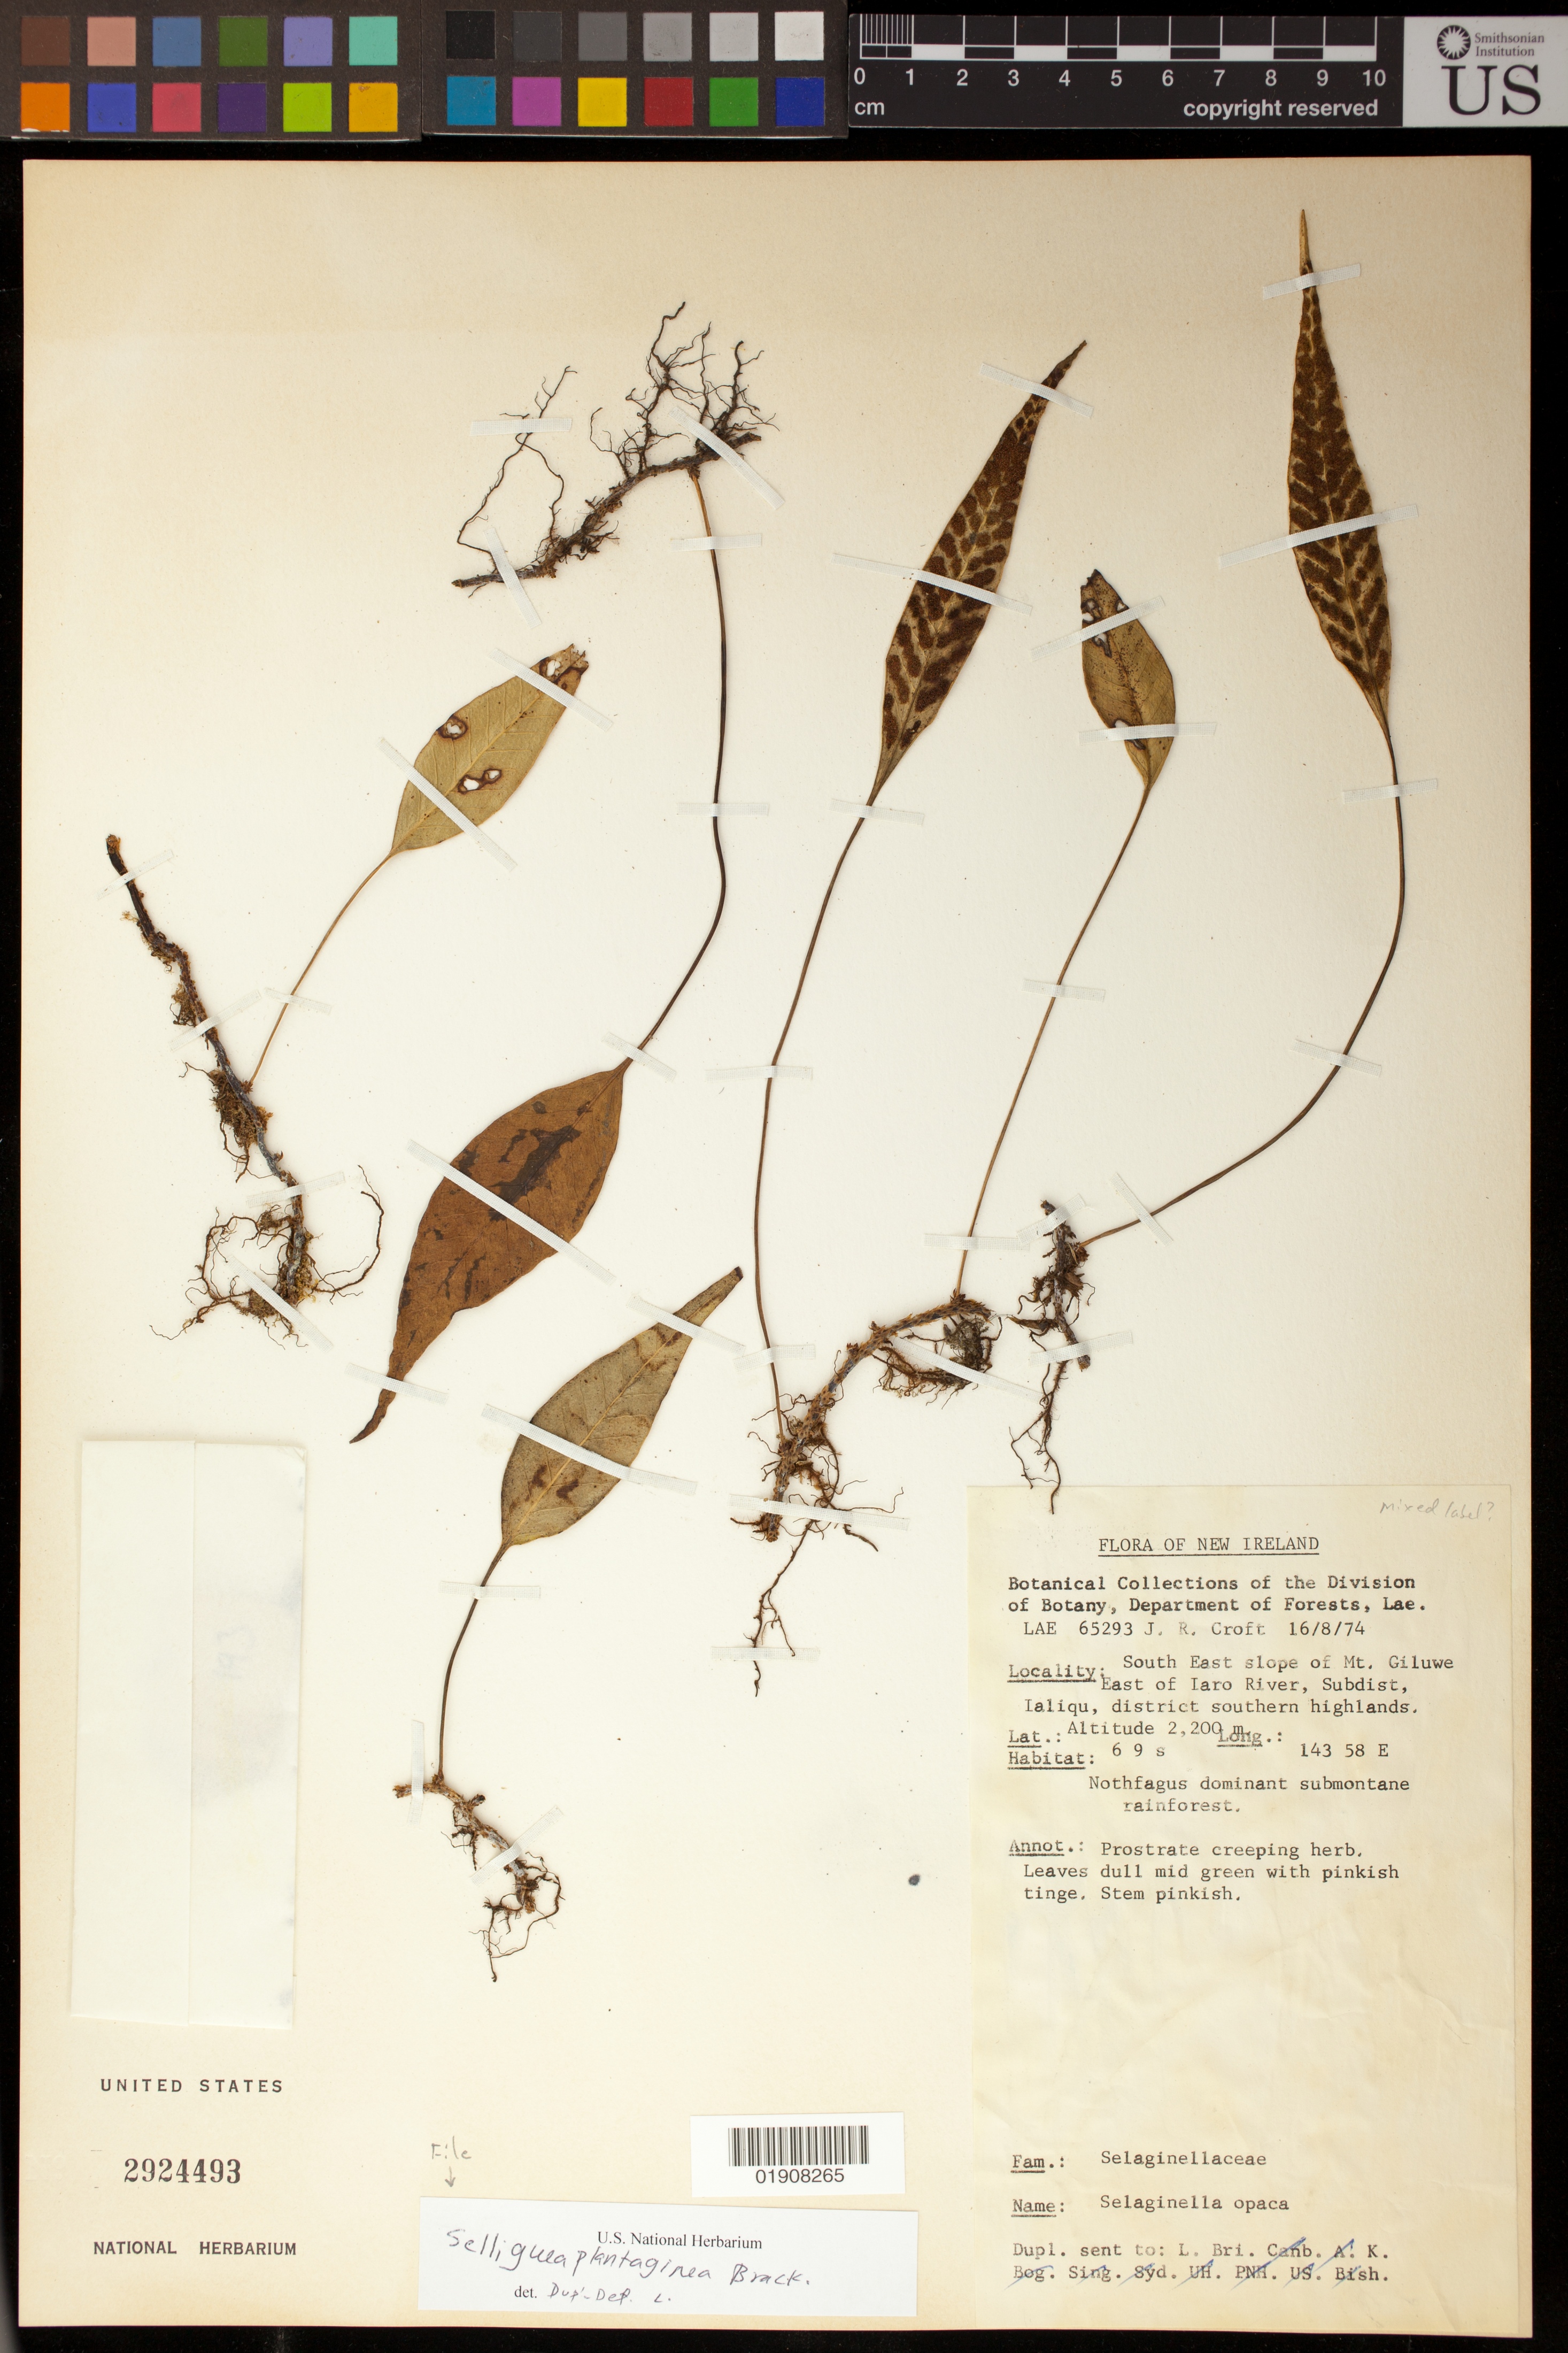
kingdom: Plantae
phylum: Tracheophyta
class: Polypodiopsida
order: Polypodiales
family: Polypodiaceae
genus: Selliguea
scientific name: Selliguea plantaginea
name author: Brack. in Wilkes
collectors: J. R. Croft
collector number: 65293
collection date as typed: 16 Aug 1974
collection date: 1974-08-16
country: Papua New Guinea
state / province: New Ireland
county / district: Southern Highlands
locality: South East slope of Mt. Giluwe. East of Iaro River, Subdist, Ialiqu, district southern highlands.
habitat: Nothfagus dominant submontane rainforest.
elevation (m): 2200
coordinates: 6 9 S, 143 58 E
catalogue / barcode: US 2924493